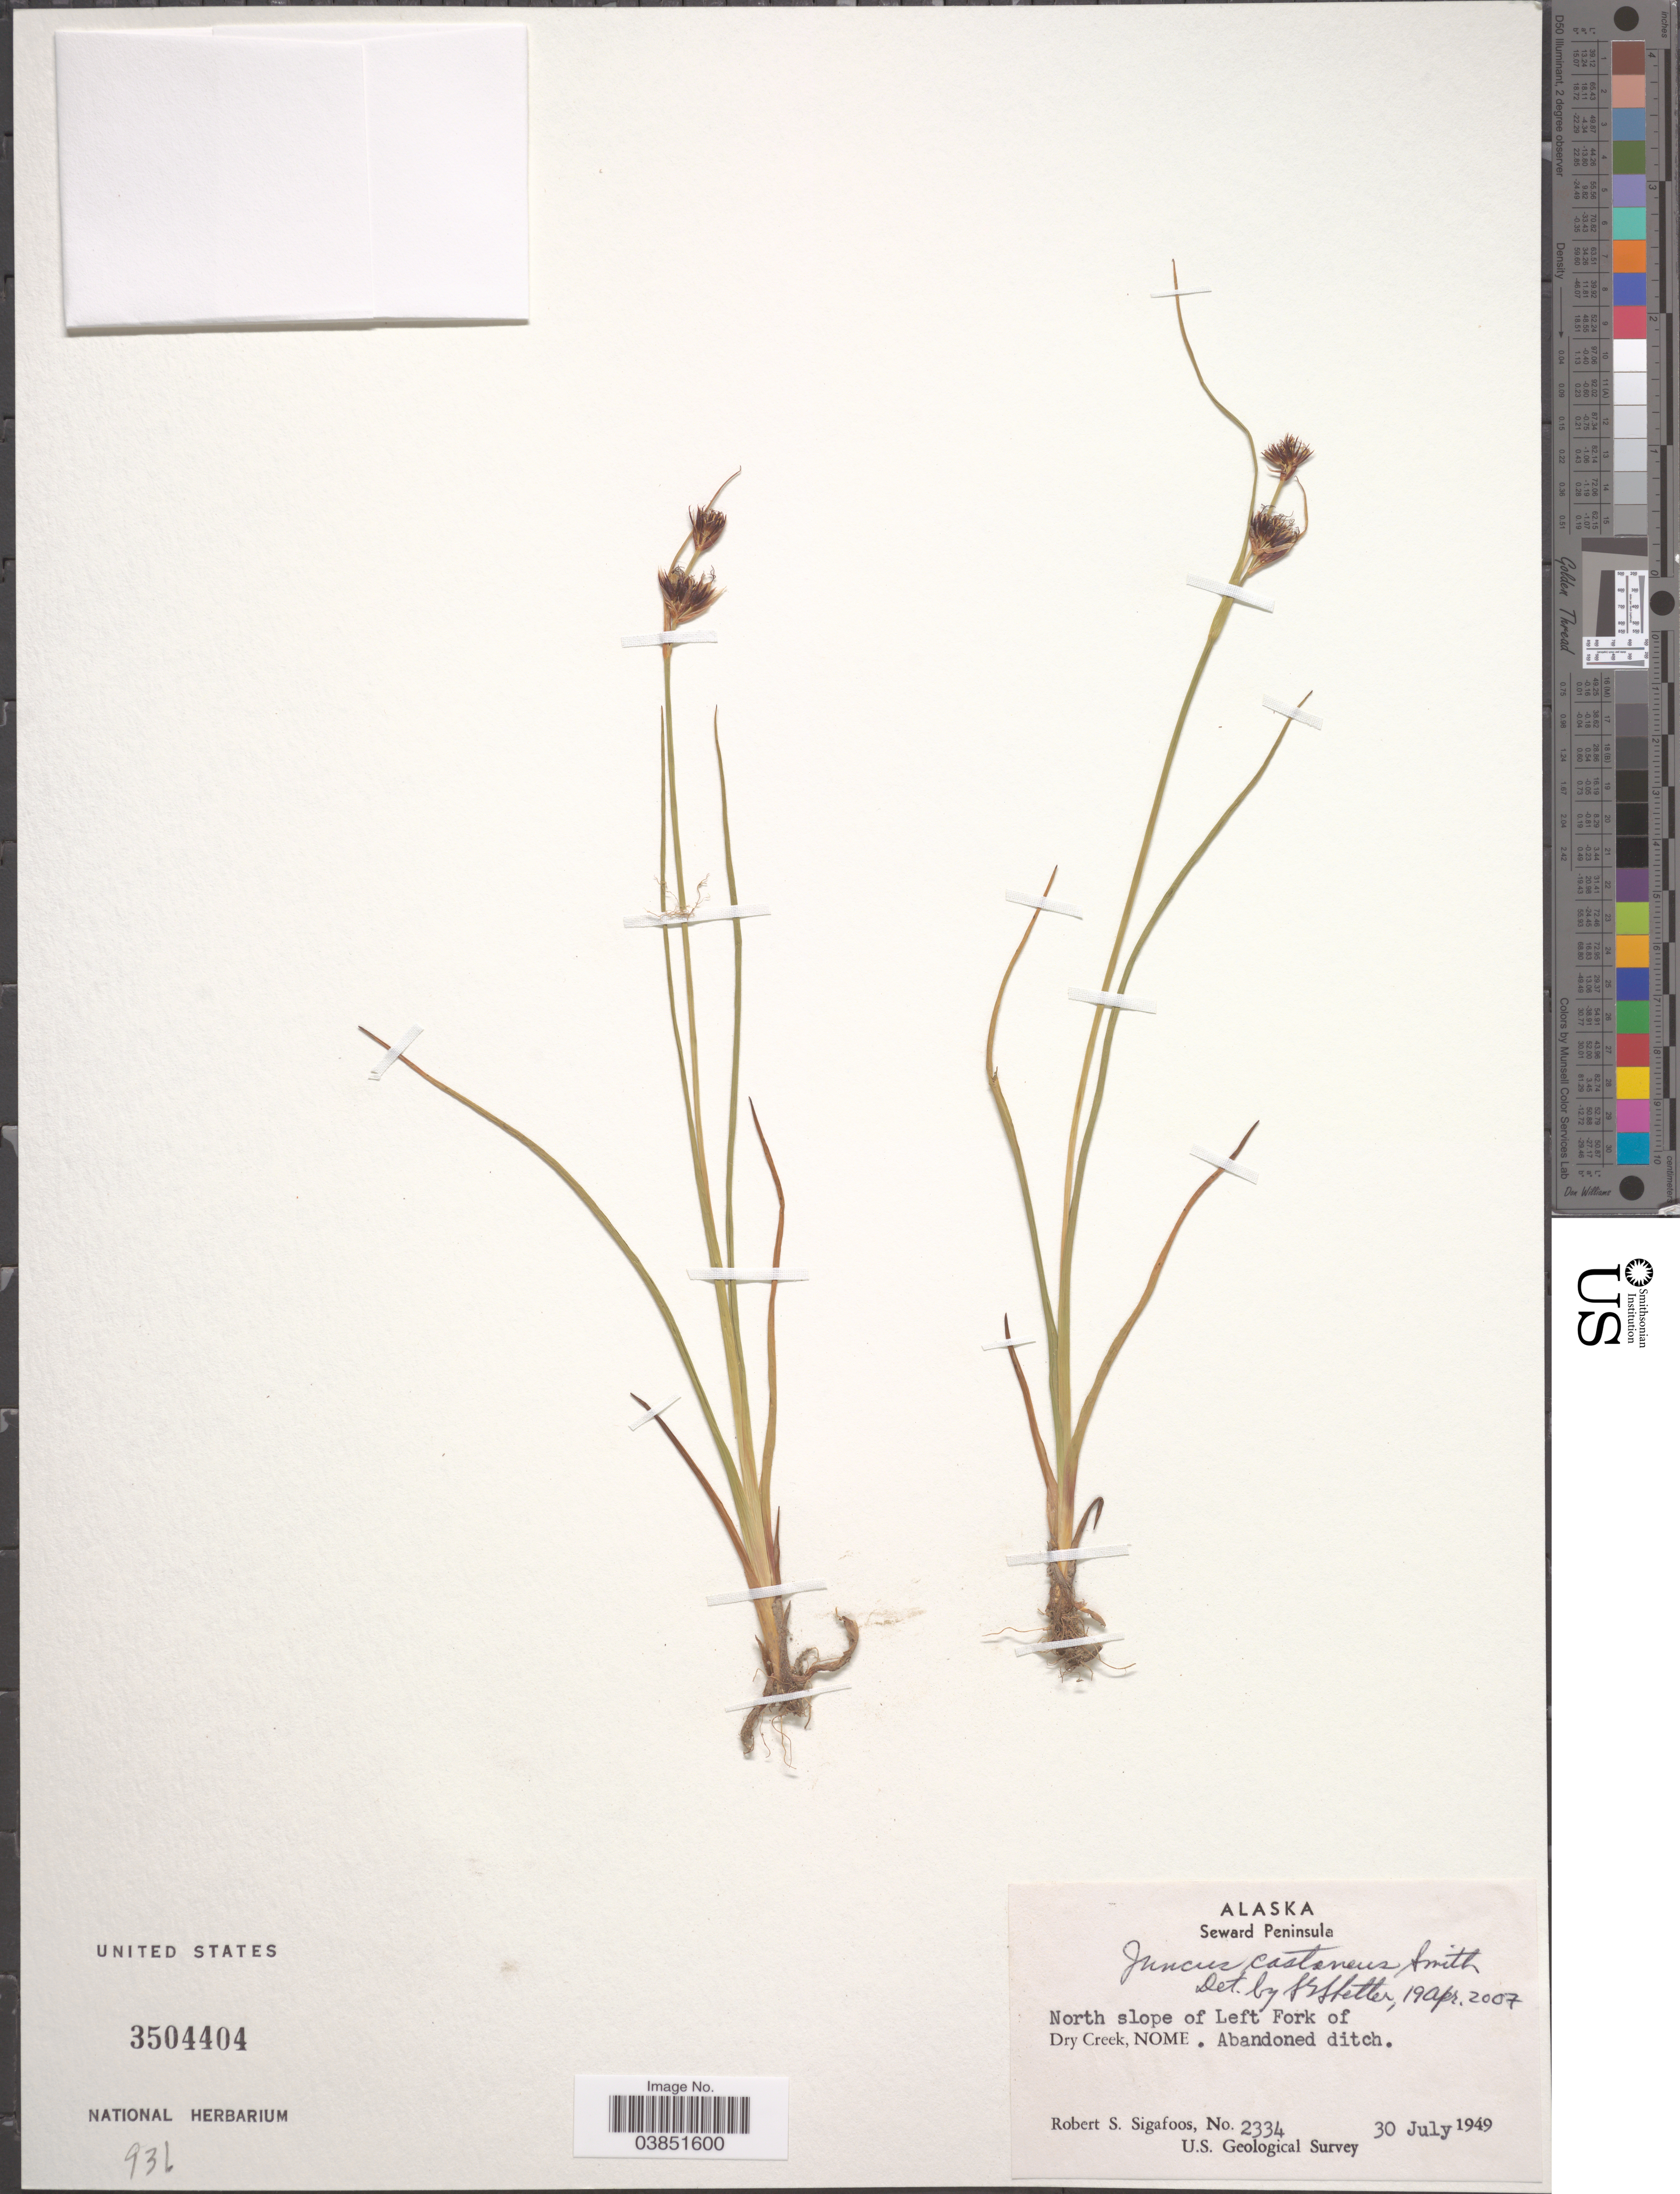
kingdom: Plantae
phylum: Tracheophyta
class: Liliopsida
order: Poales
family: Juncaceae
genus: Juncus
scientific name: Juncus castaneus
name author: Sm.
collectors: R. Sigafoos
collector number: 2334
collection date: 1949-07-30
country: United States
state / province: Alaska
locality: Seward Peninsula. North slope of Left Fork of Dry Creek, Nome.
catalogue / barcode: US 3504404